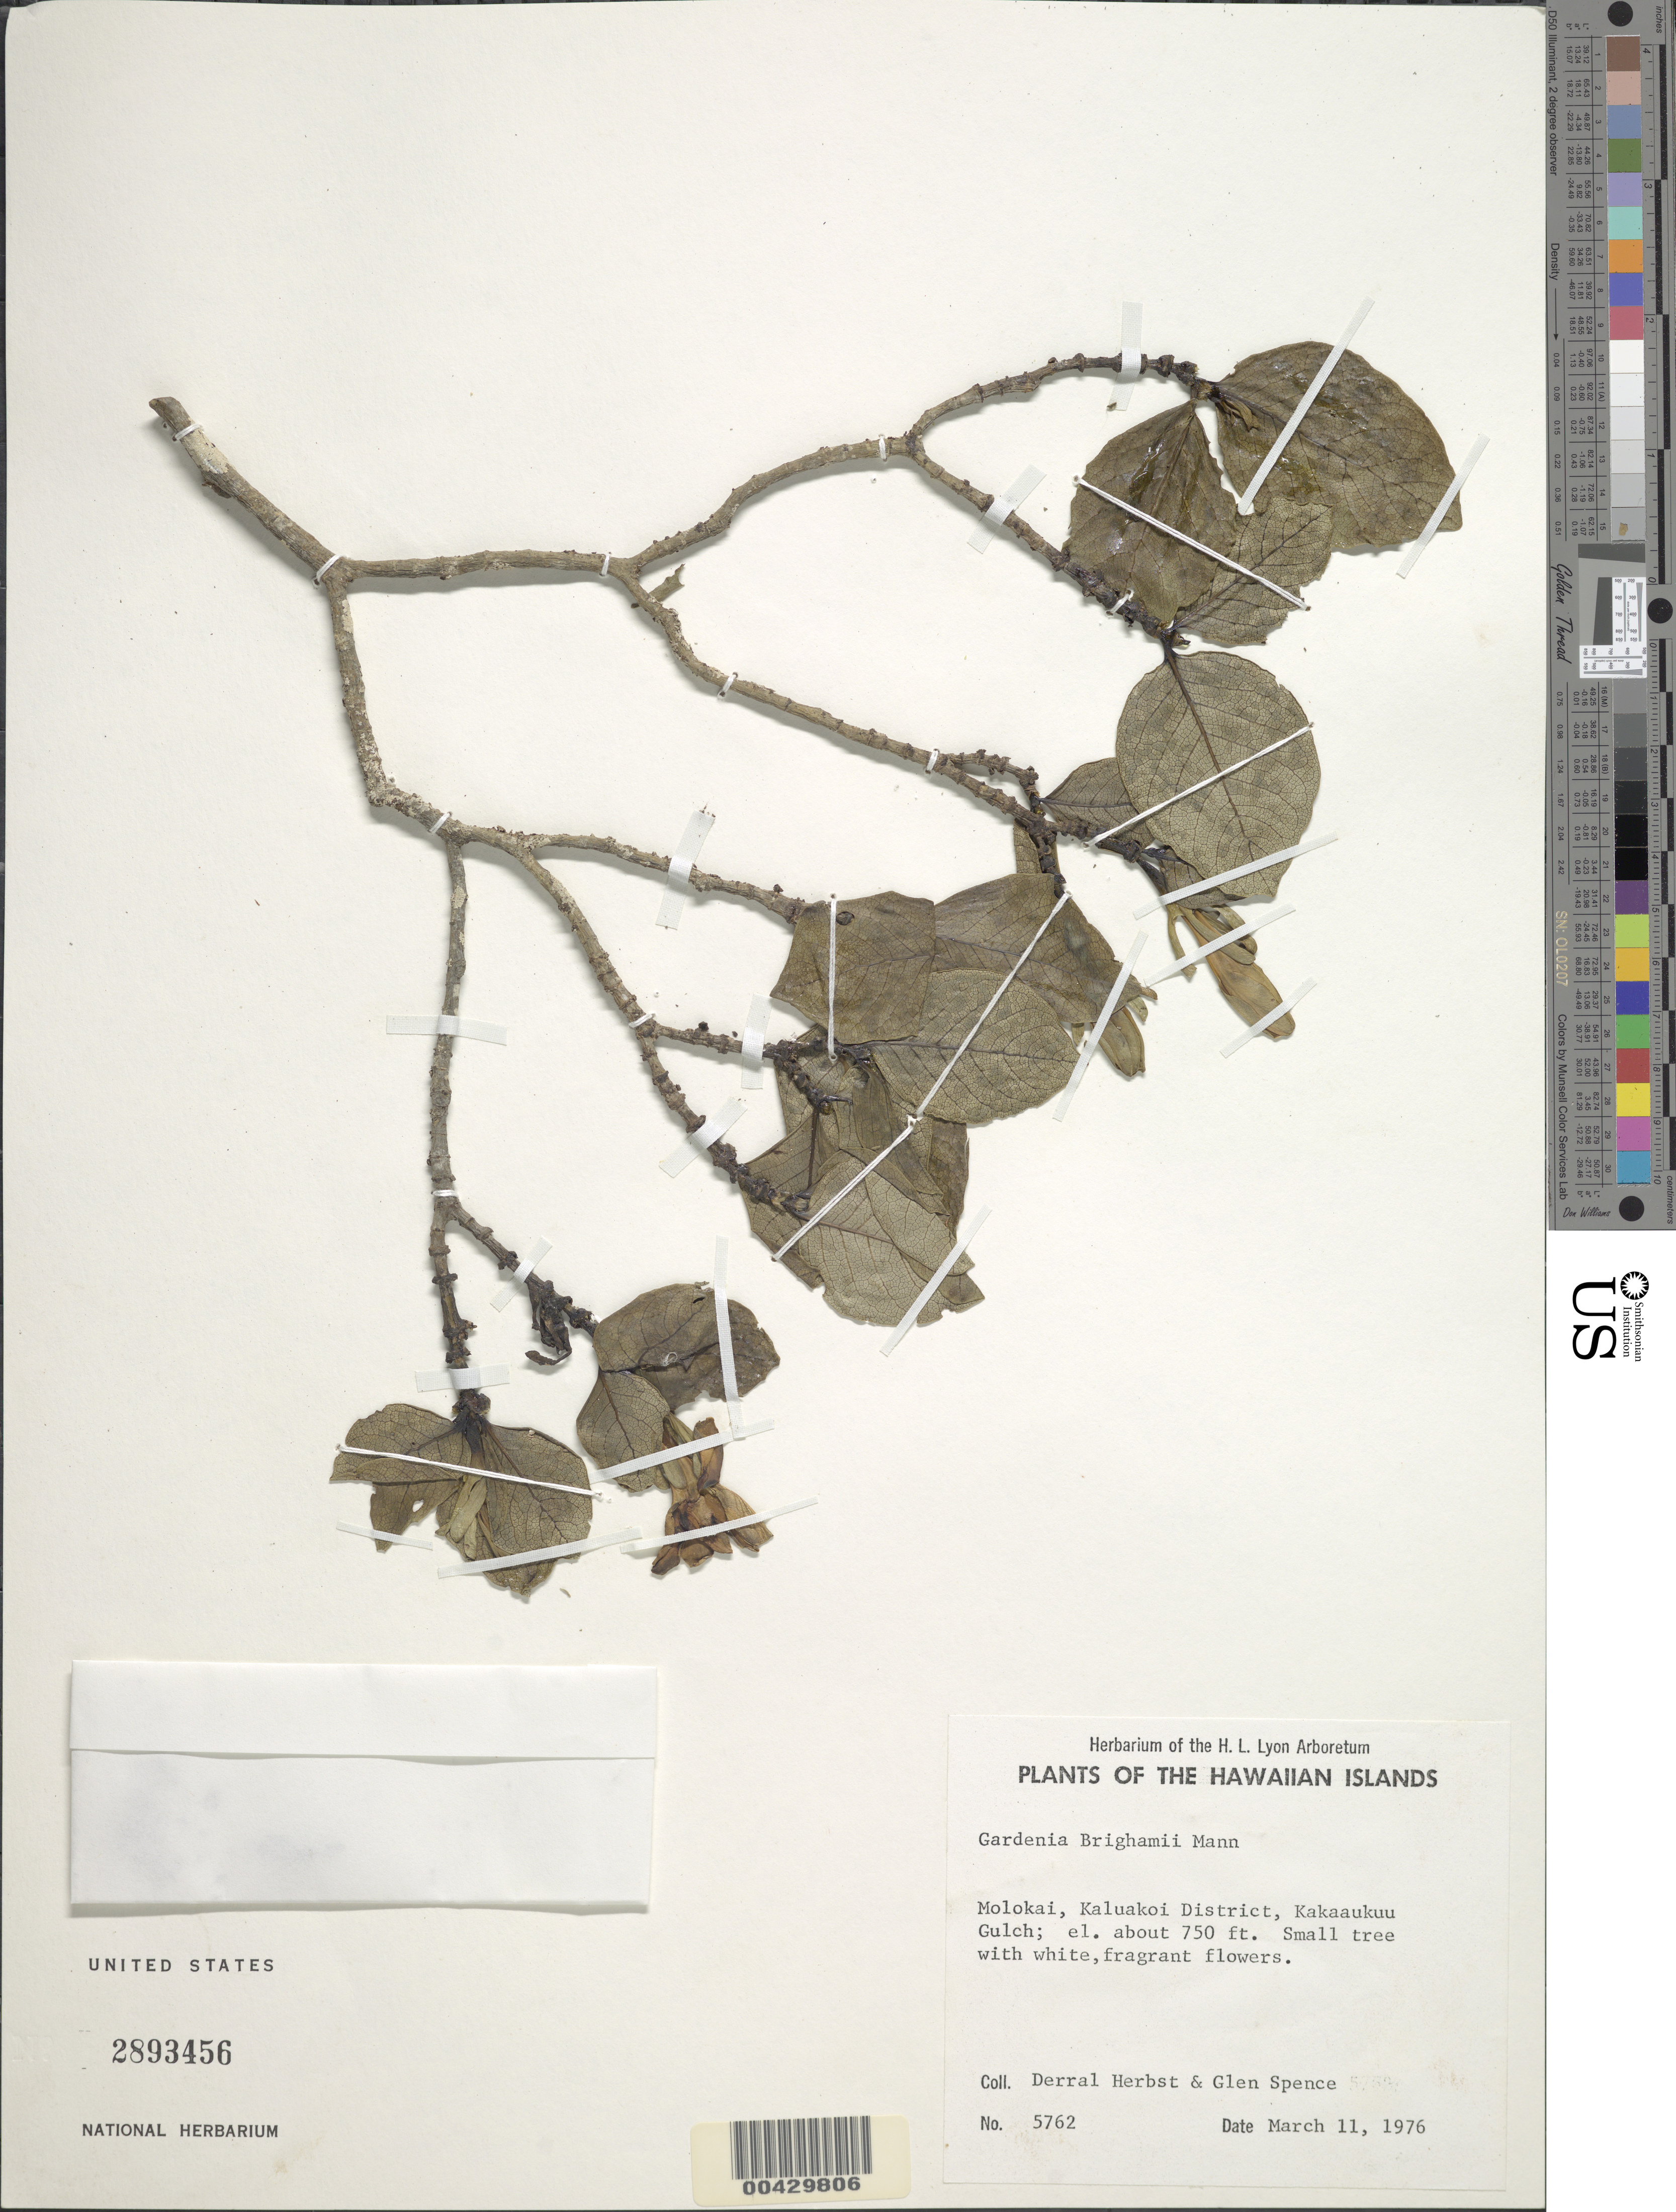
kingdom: Plantae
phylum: Tracheophyta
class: Magnoliopsida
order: Gentianales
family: Rubiaceae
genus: Gardenia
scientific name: Gardenia brighamii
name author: H. Mann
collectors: D. R. Herbst & G. Spence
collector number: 5762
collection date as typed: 11 Mar 1976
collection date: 1976-03-11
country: United States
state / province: Hawaii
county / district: Maui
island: Moloka'i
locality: Kaluakoi District, Kakaaukuu Gulch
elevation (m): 229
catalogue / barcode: US 2893456